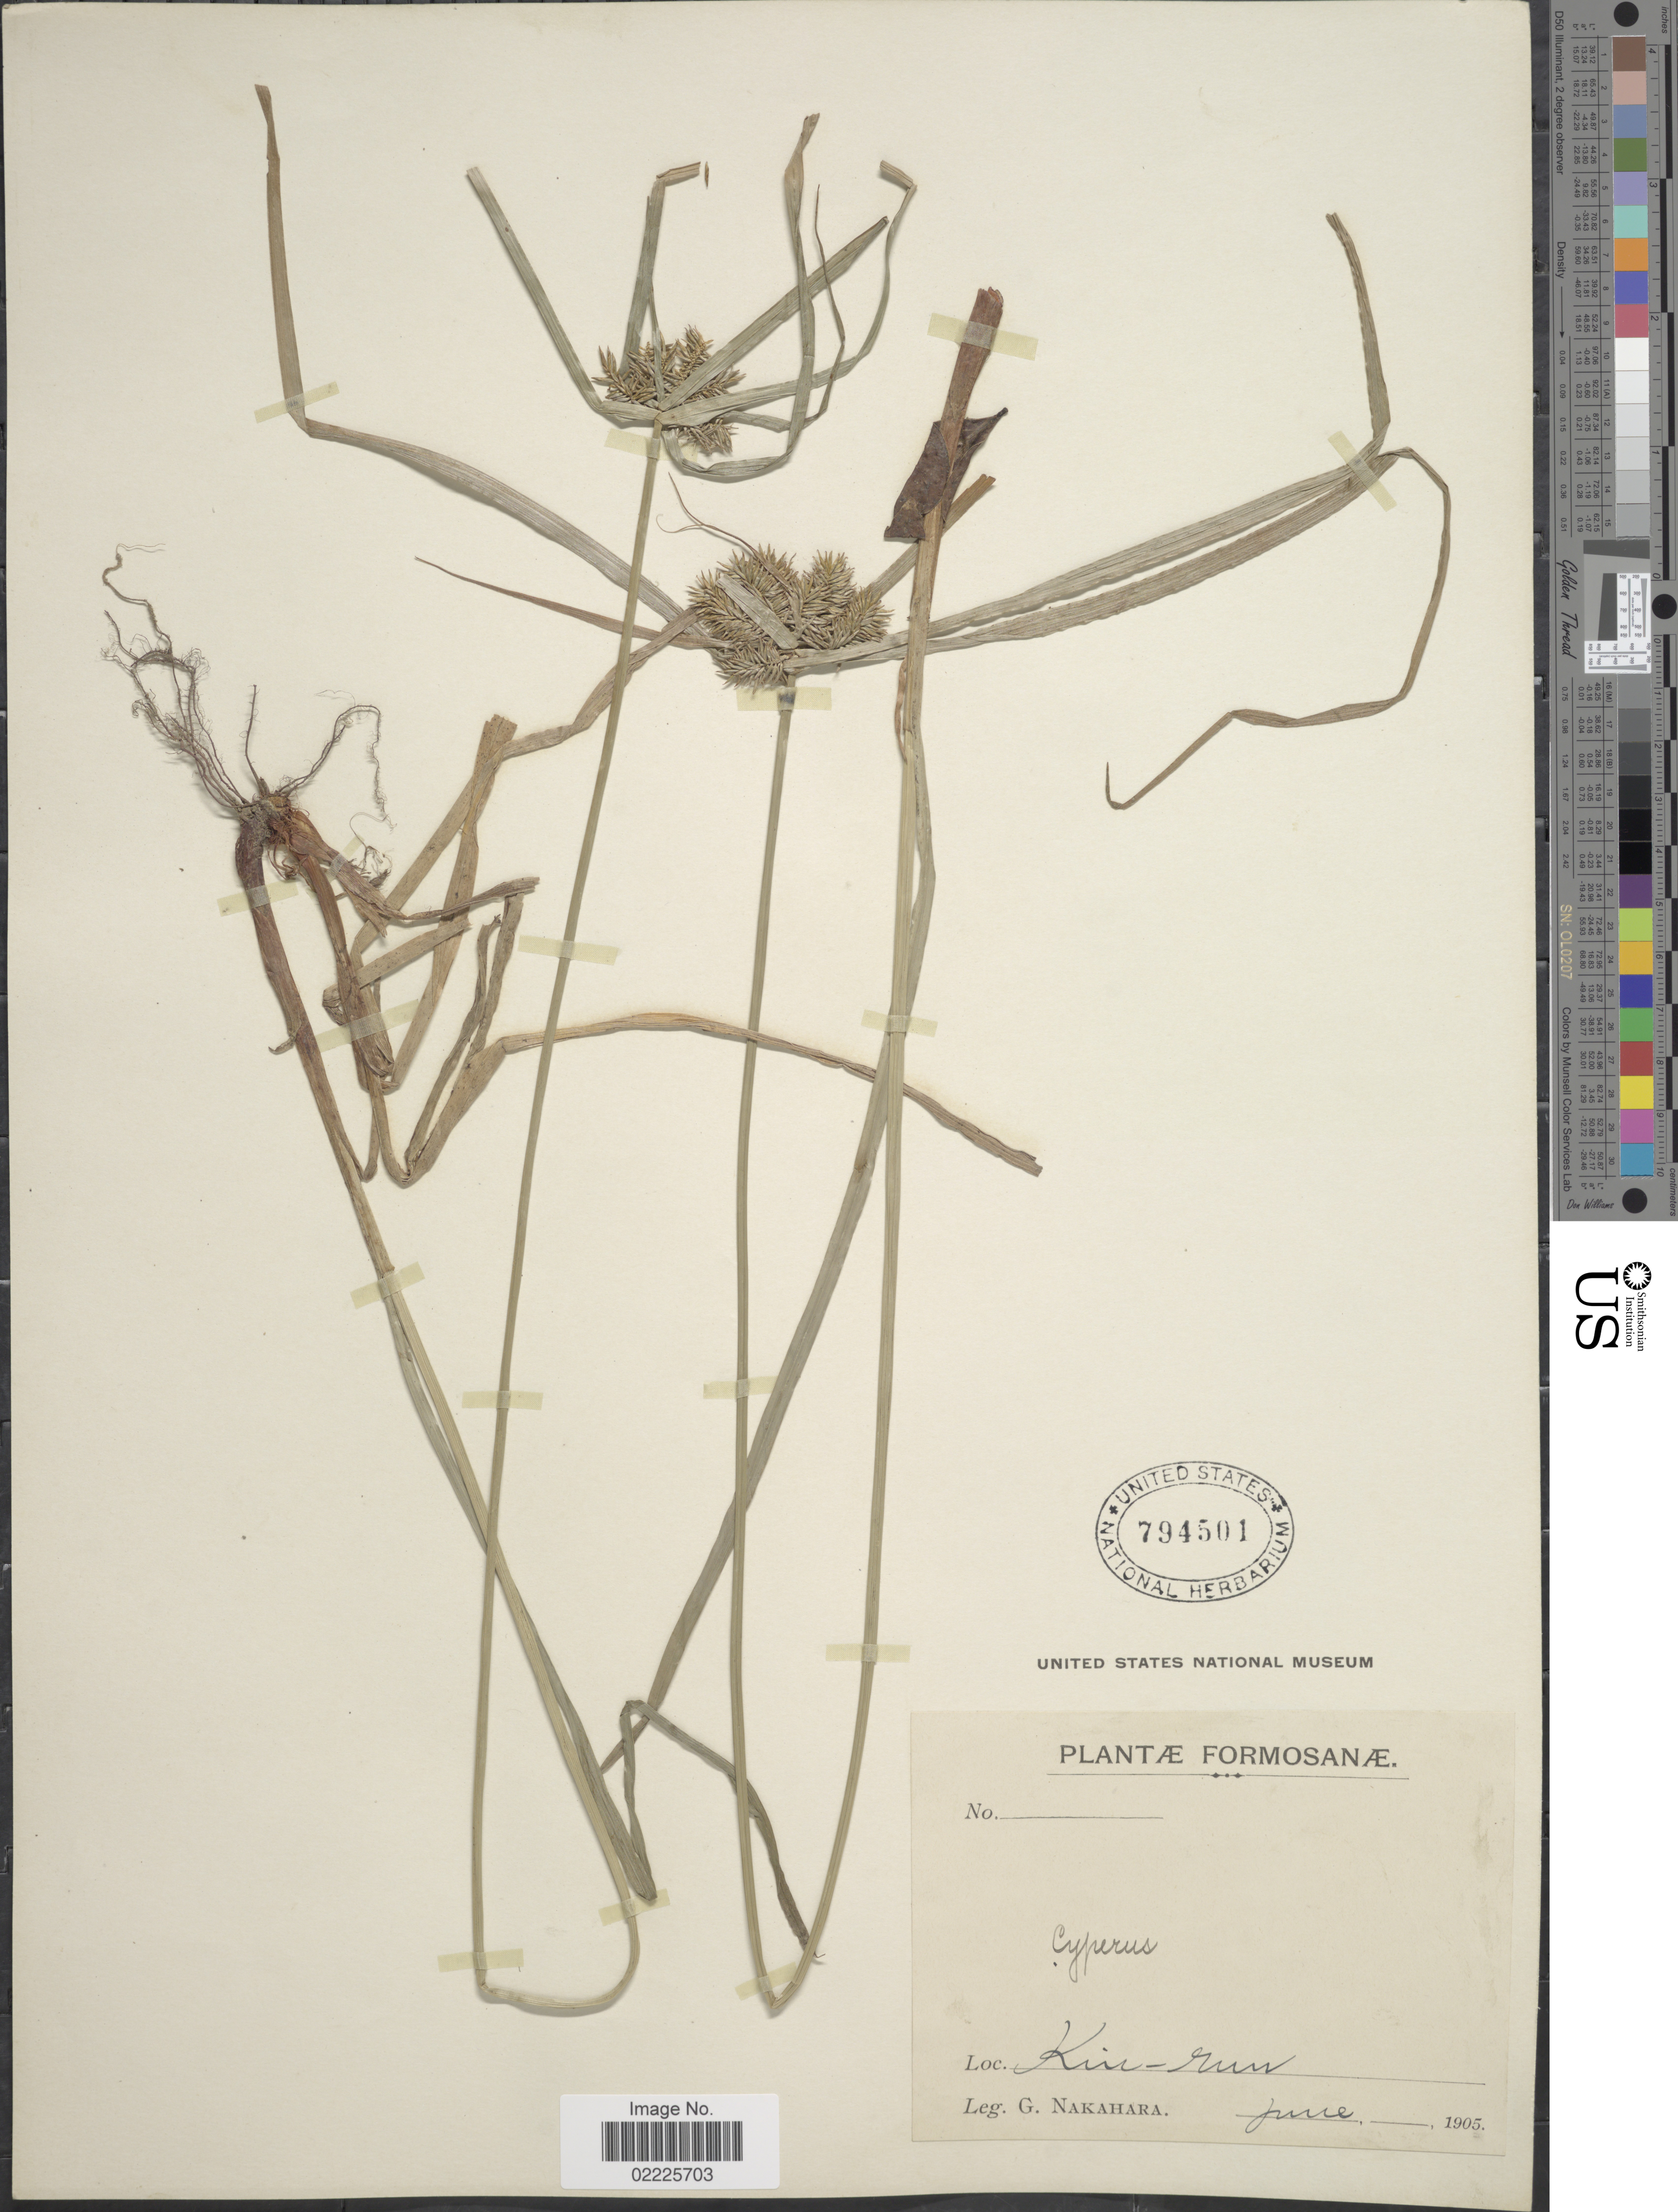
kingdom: Plantae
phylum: Tracheophyta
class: Liliopsida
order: Poales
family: Cyperaceae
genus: Cyperus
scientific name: Cyperus cyperoides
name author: (L.) Kuntze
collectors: G. Nakahara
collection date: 1905-06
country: Taiwan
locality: Formosanae, Kin-run [interpreted].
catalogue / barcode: US 794501